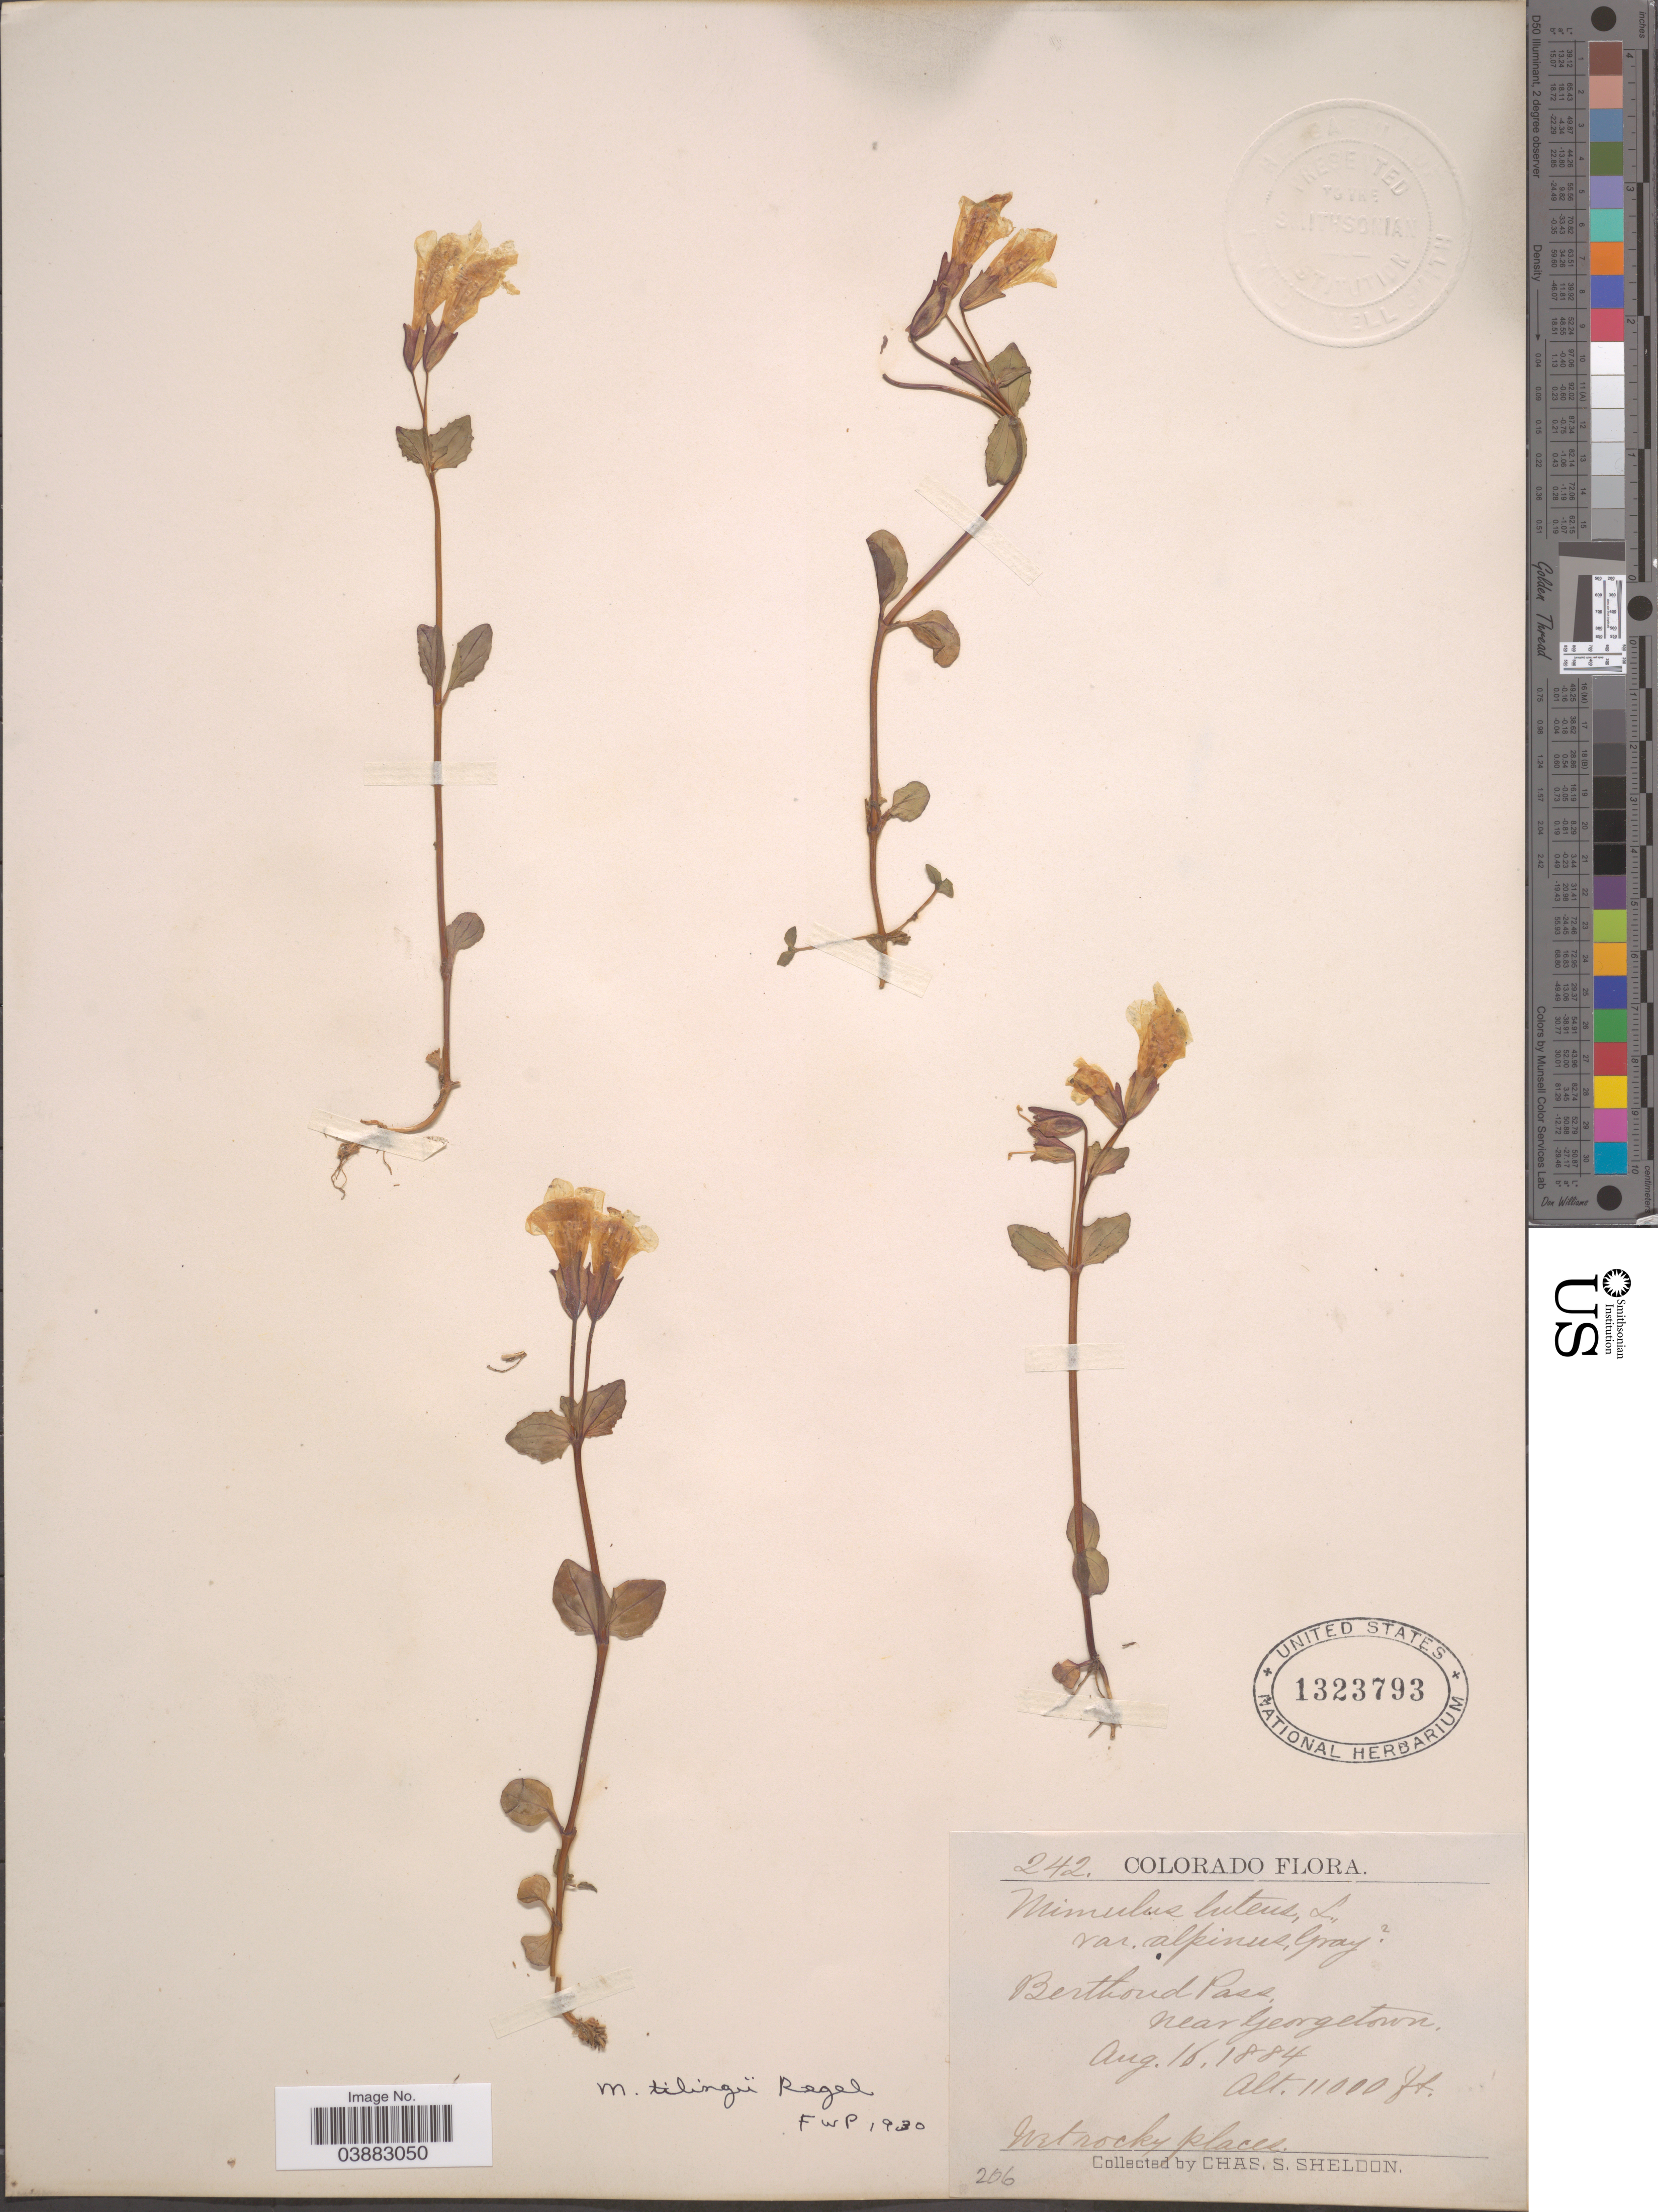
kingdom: Plantae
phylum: Tracheophyta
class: Magnoliopsida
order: Lamiales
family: Phrymaceae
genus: Mimulus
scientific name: Mimulus tilingii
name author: Regel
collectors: C. S. Sheldon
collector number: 242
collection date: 1884-08-16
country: United States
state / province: Colorado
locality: Berthoud Pass, near Georgetown.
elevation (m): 3353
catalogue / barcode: US 1323793